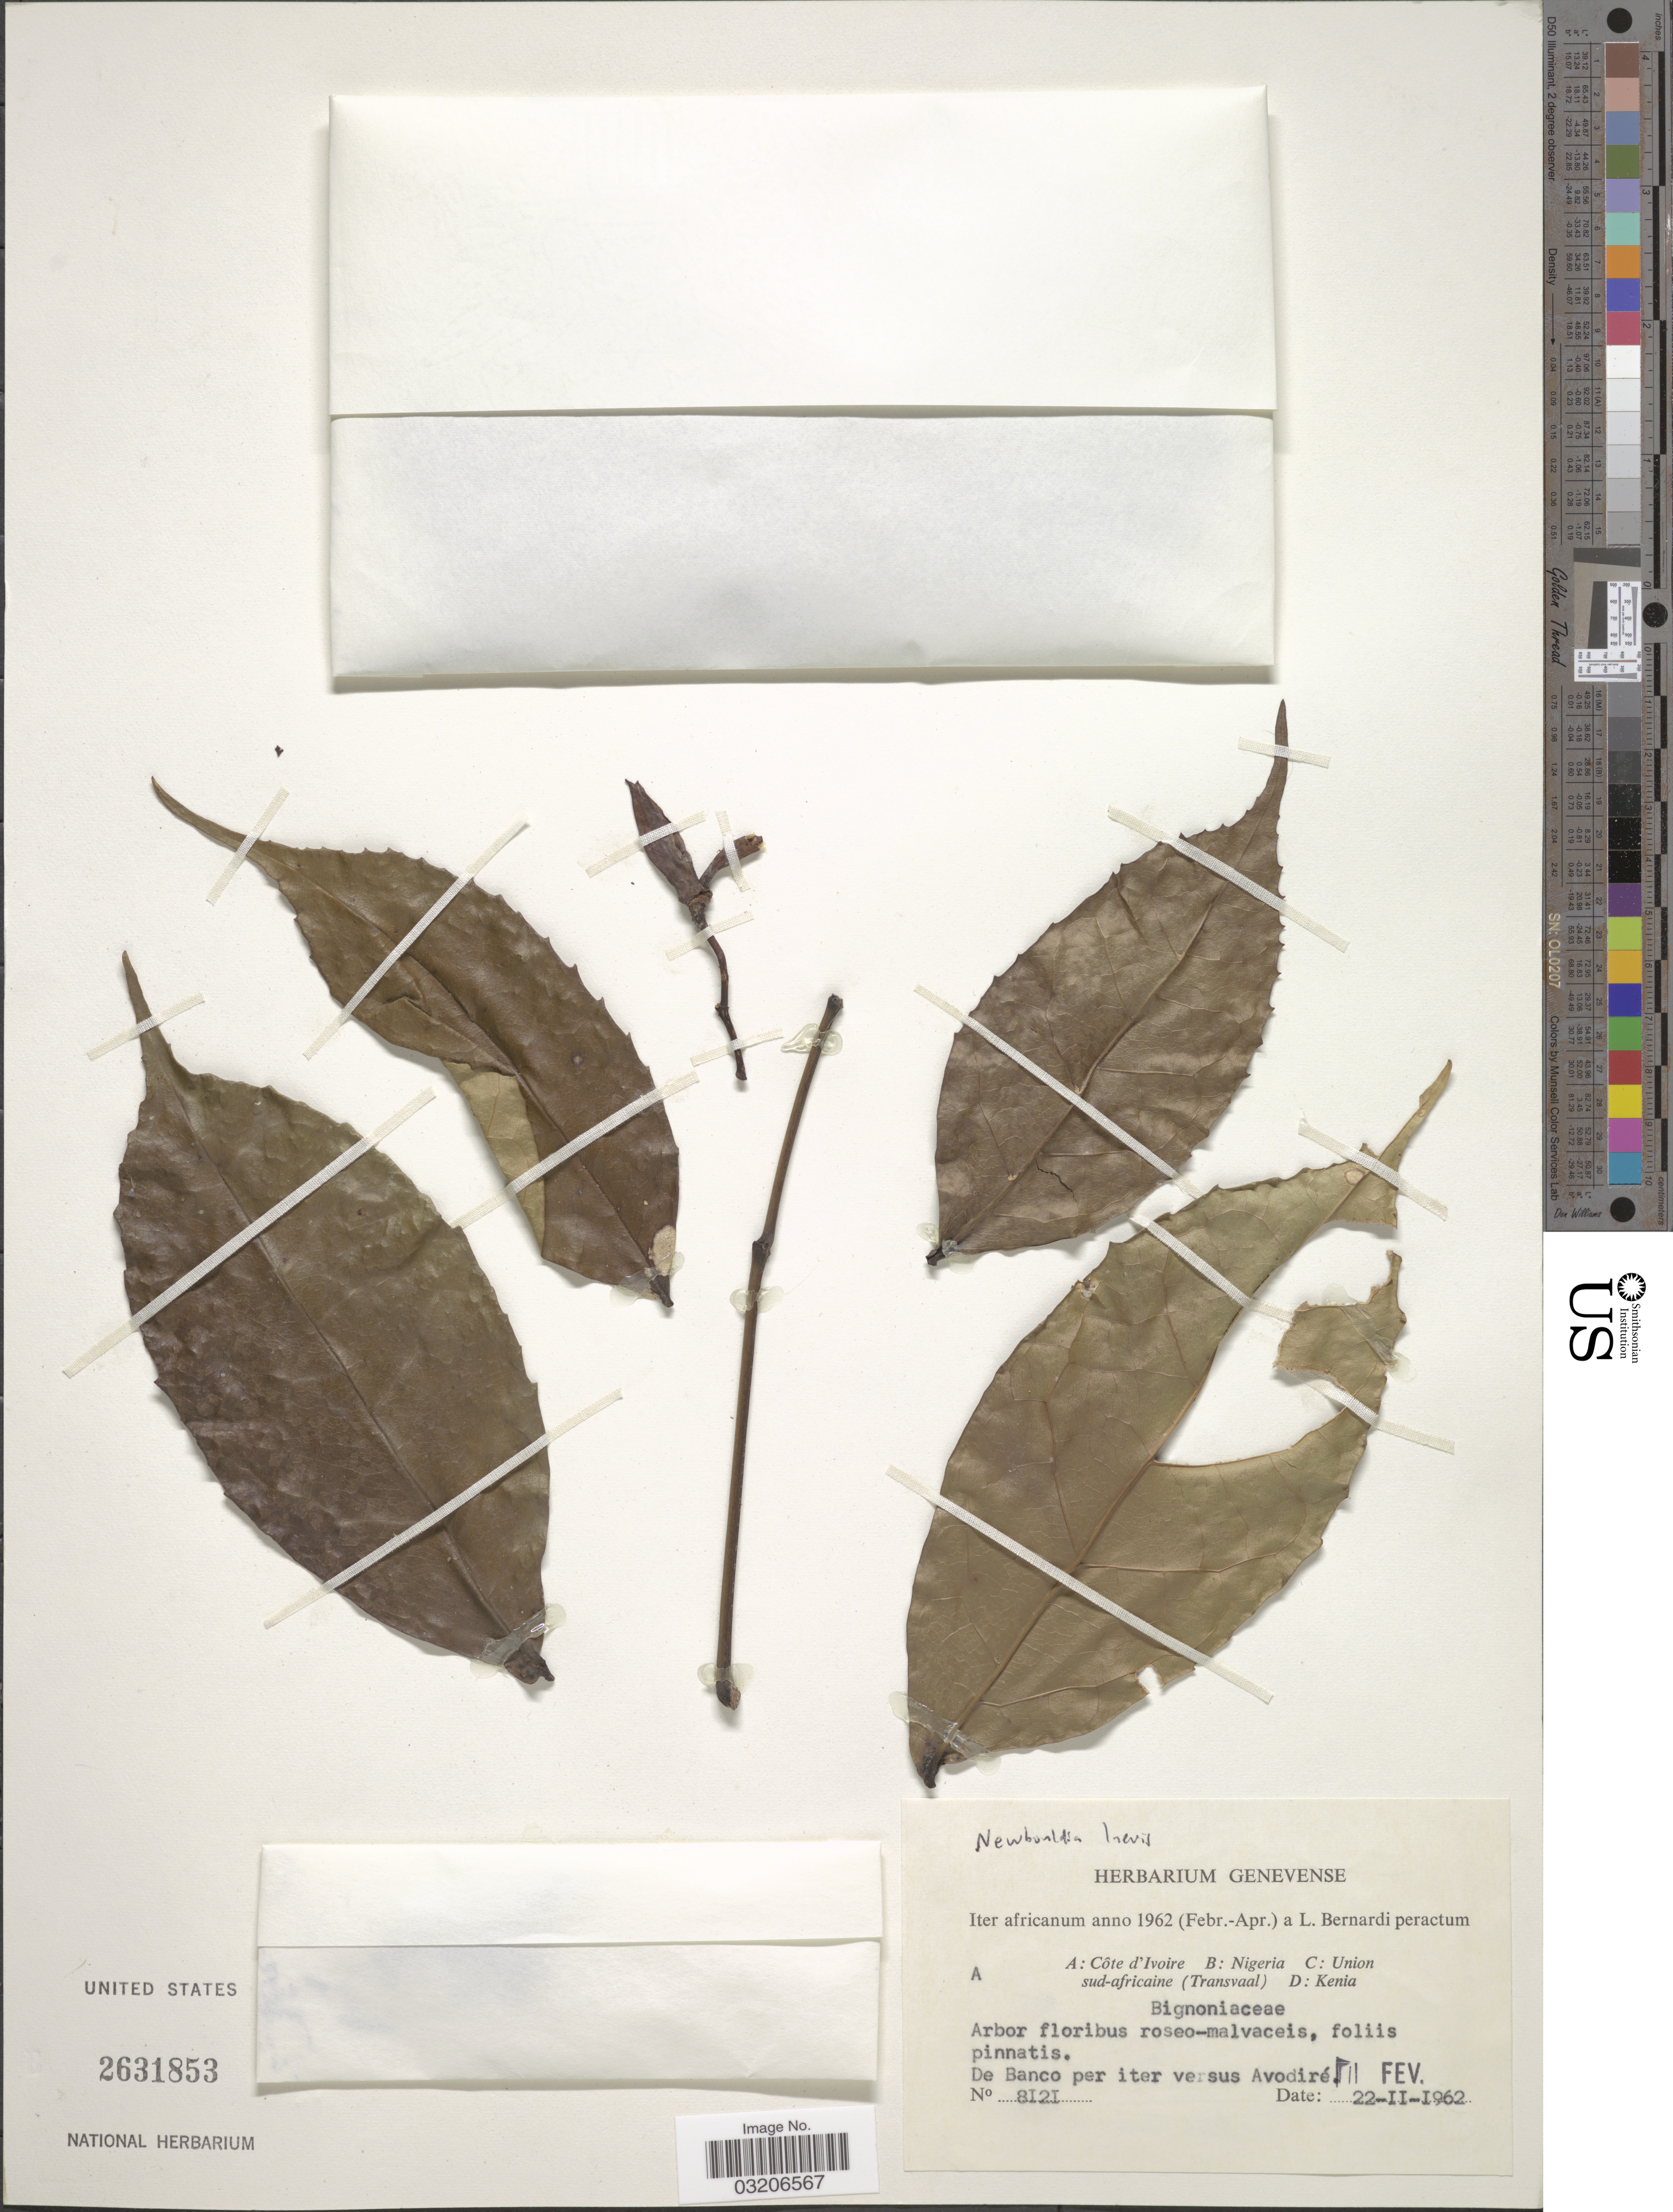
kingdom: Plantae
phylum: Tracheophyta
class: Magnoliopsida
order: Lamiales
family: Bignoniaceae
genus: Newbouldia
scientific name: Newbouldia laevis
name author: (P. Beauv.) Seem. ex Bureau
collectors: L. Bernardi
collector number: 8121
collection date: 1962-02-22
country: Ivory Coast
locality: Côte d'Ivoire. De Banco per iter versus Avodiré.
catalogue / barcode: US 2631853